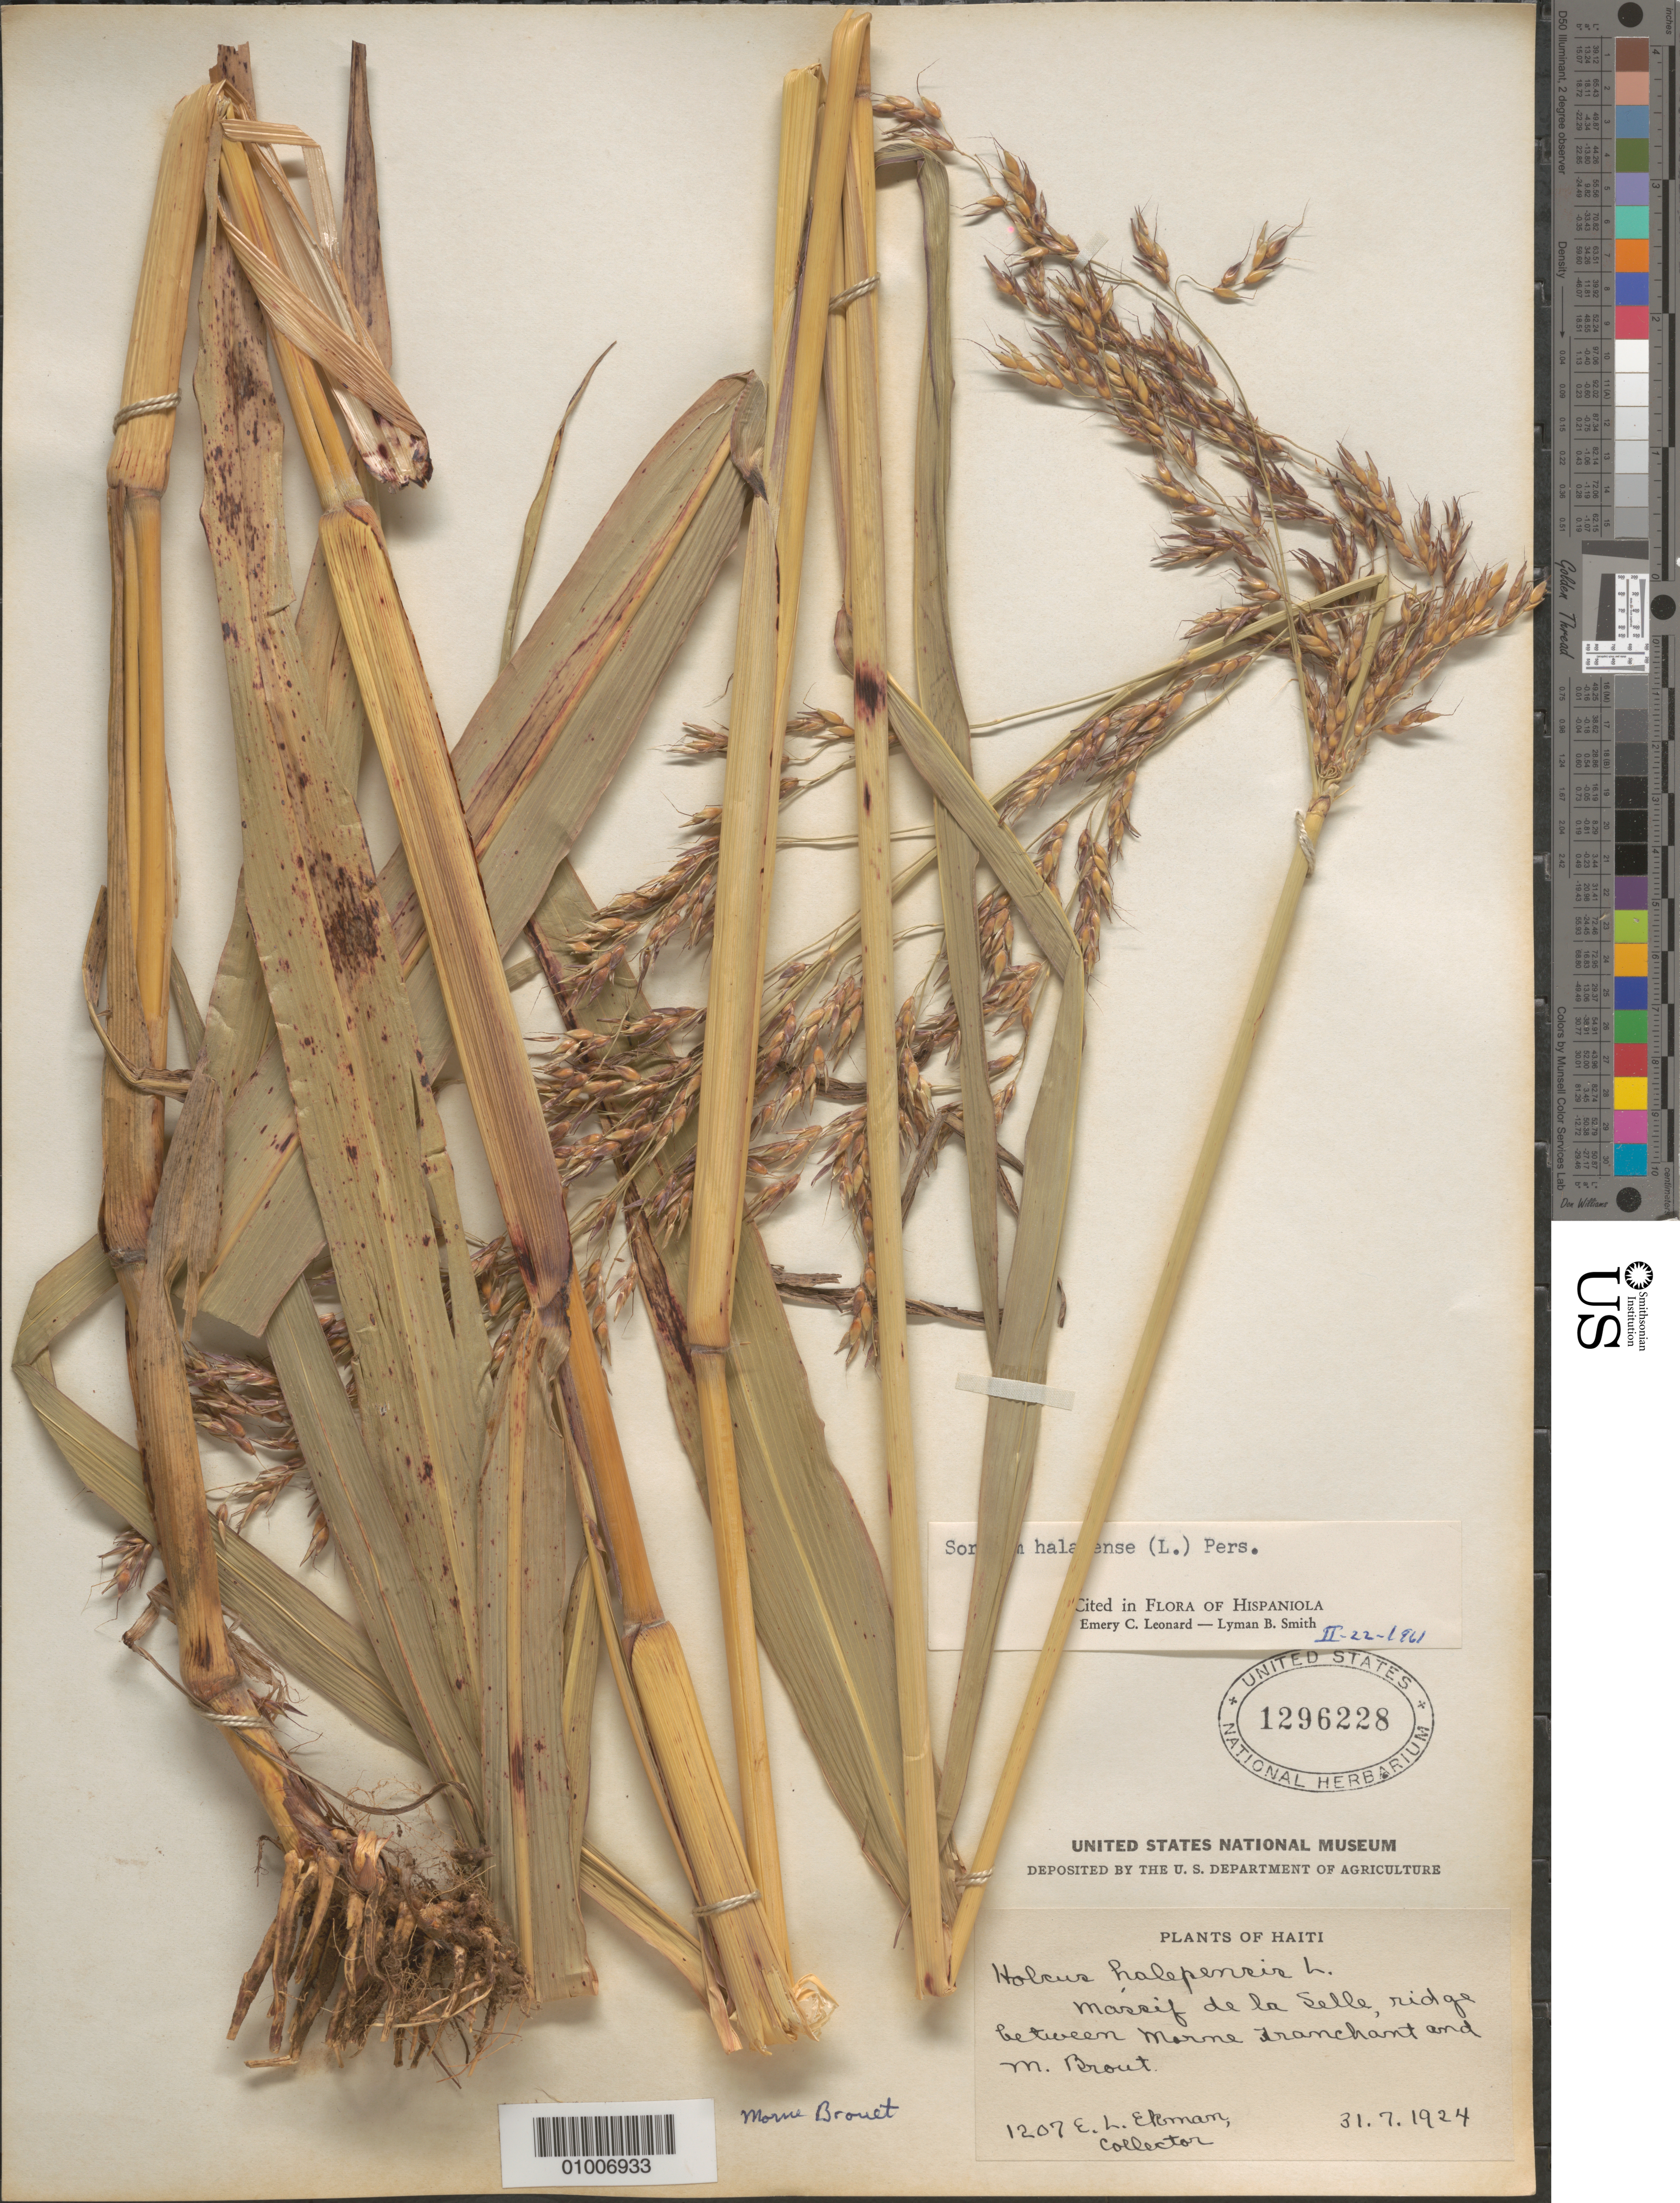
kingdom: Plantae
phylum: Tracheophyta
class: Liliopsida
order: Poales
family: Poaceae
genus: Sorghum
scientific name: Sorghum halepense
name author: (L.) Pers.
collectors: E. L. Ekman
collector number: H 1207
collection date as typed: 31 Jul 1924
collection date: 1924-07-31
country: Haiti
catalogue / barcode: US 1296228